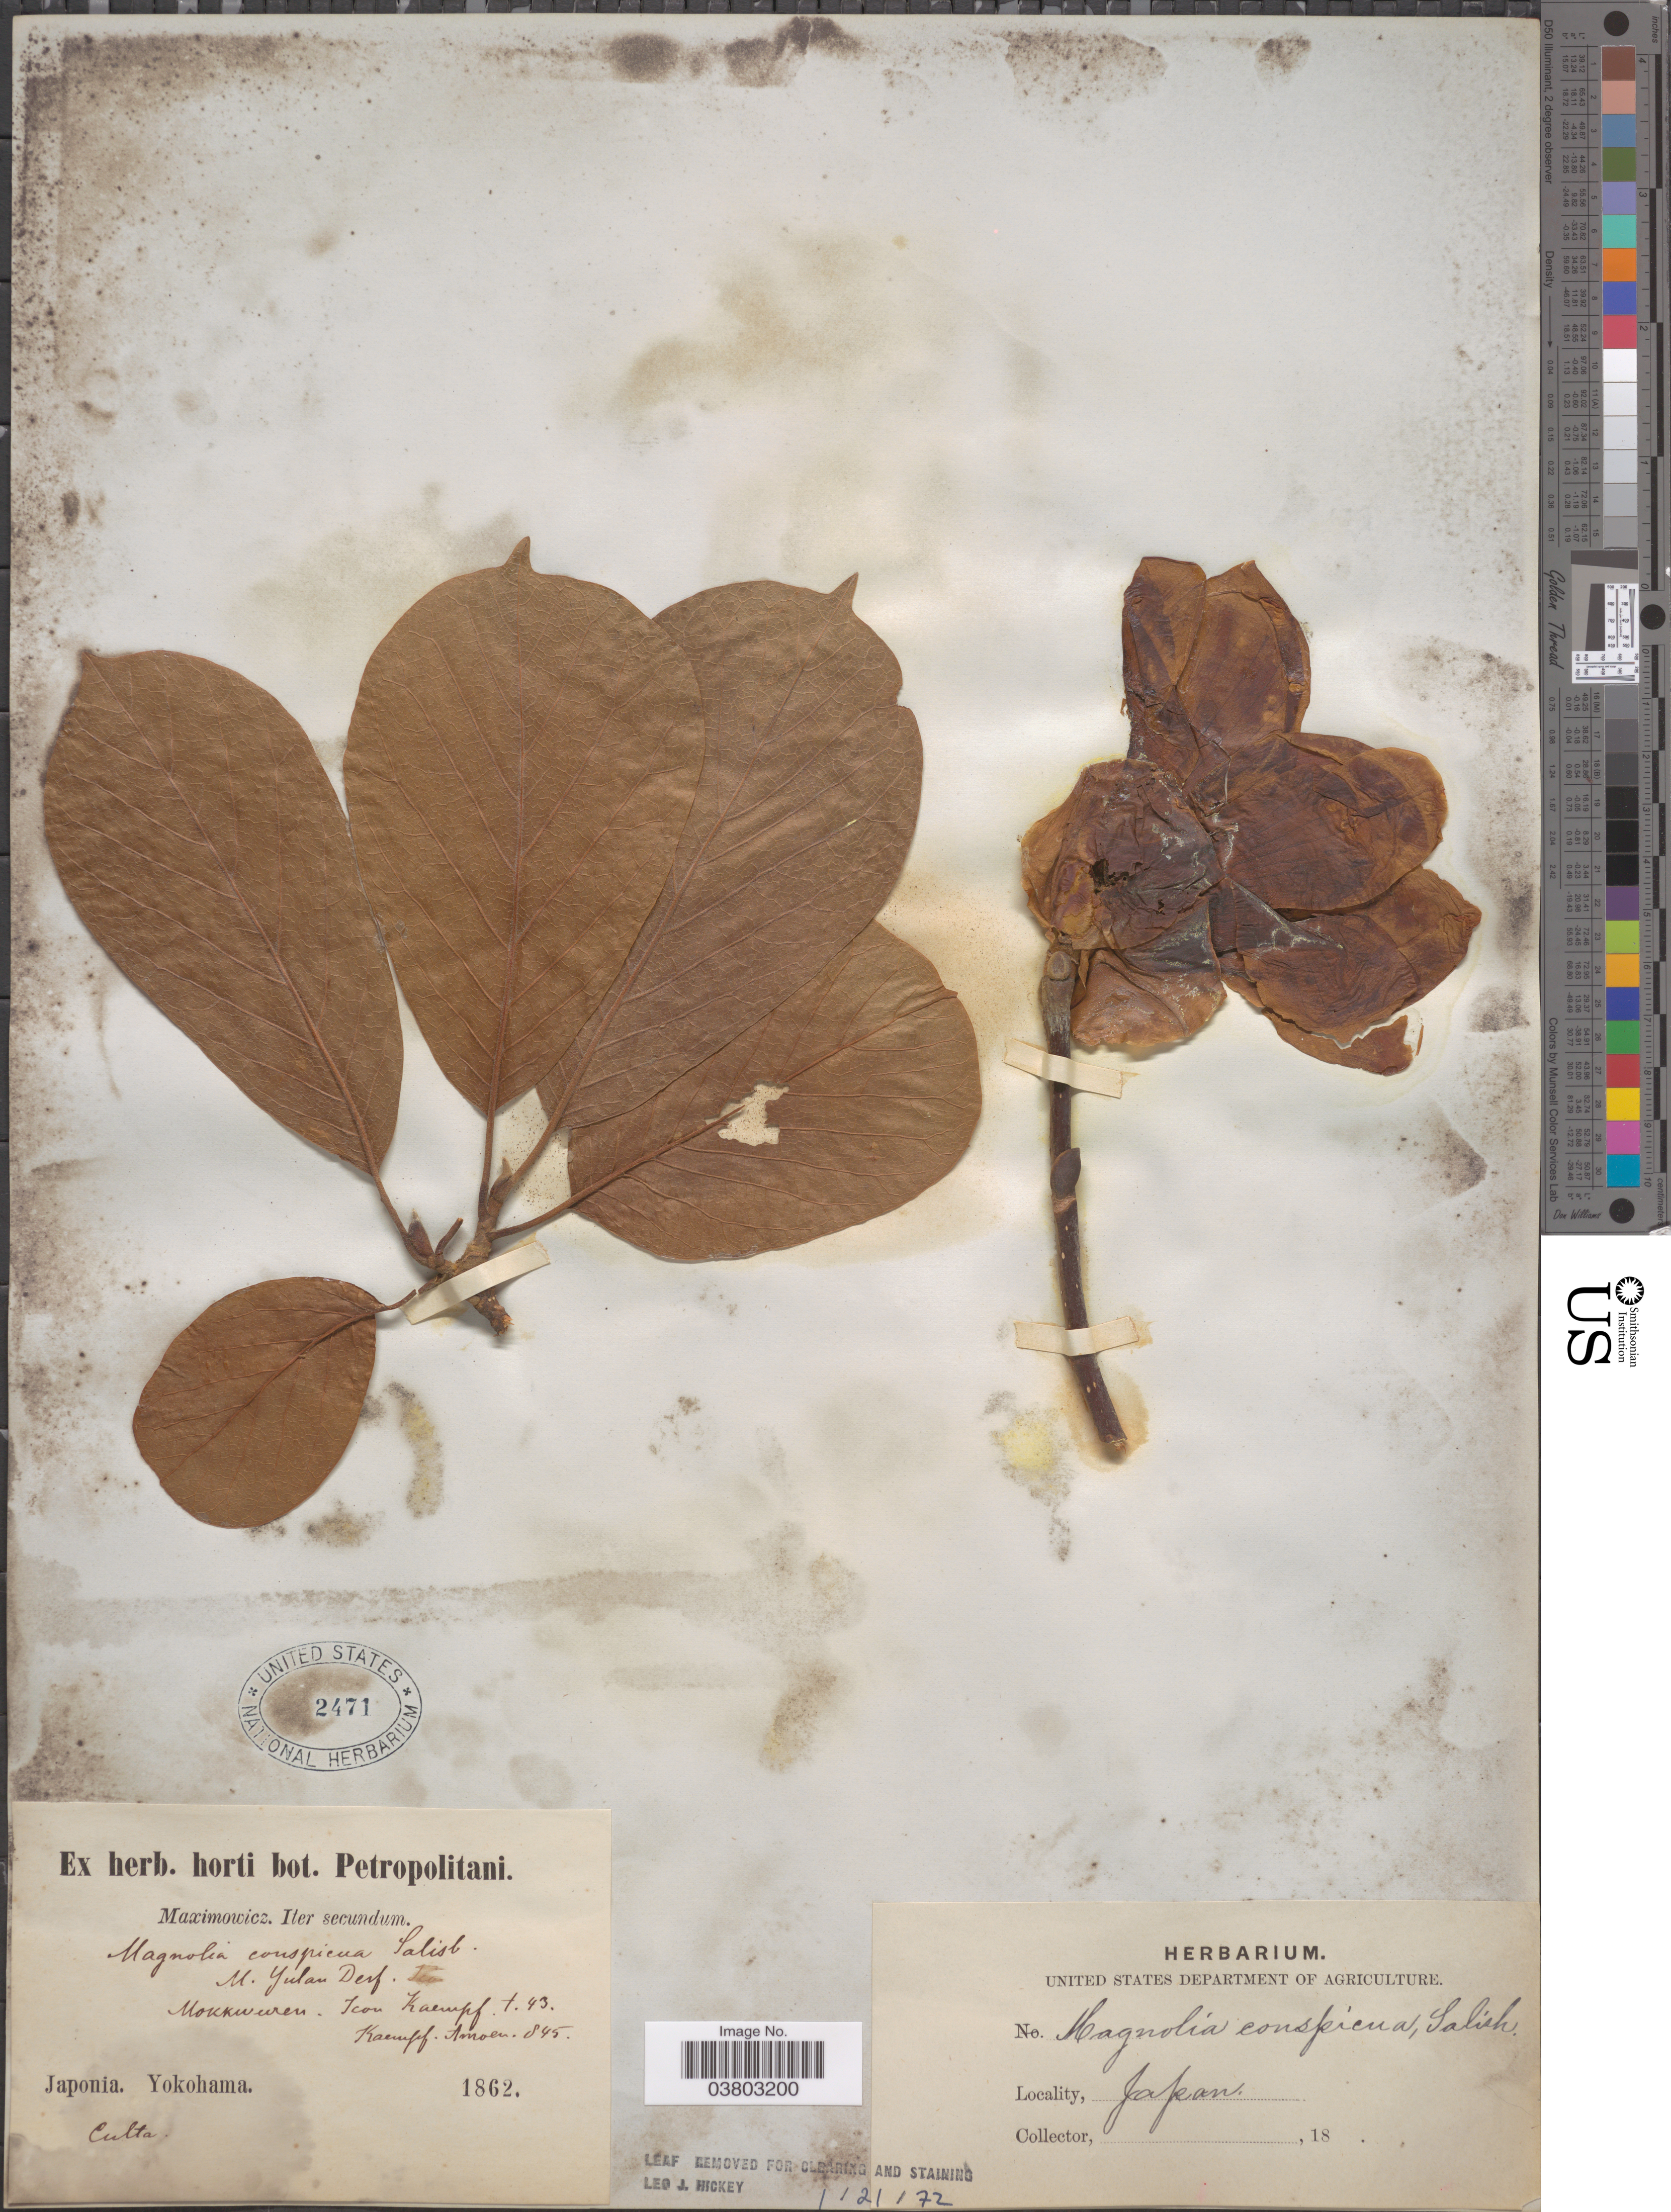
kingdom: Plantae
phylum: Tracheophyta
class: Magnoliopsida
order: Magnoliales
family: Magnoliaceae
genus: Magnolia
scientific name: Magnolia denudata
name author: Desr.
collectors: -. Maximowicz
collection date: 1862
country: Japan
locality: Yokohama.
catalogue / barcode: US 2471